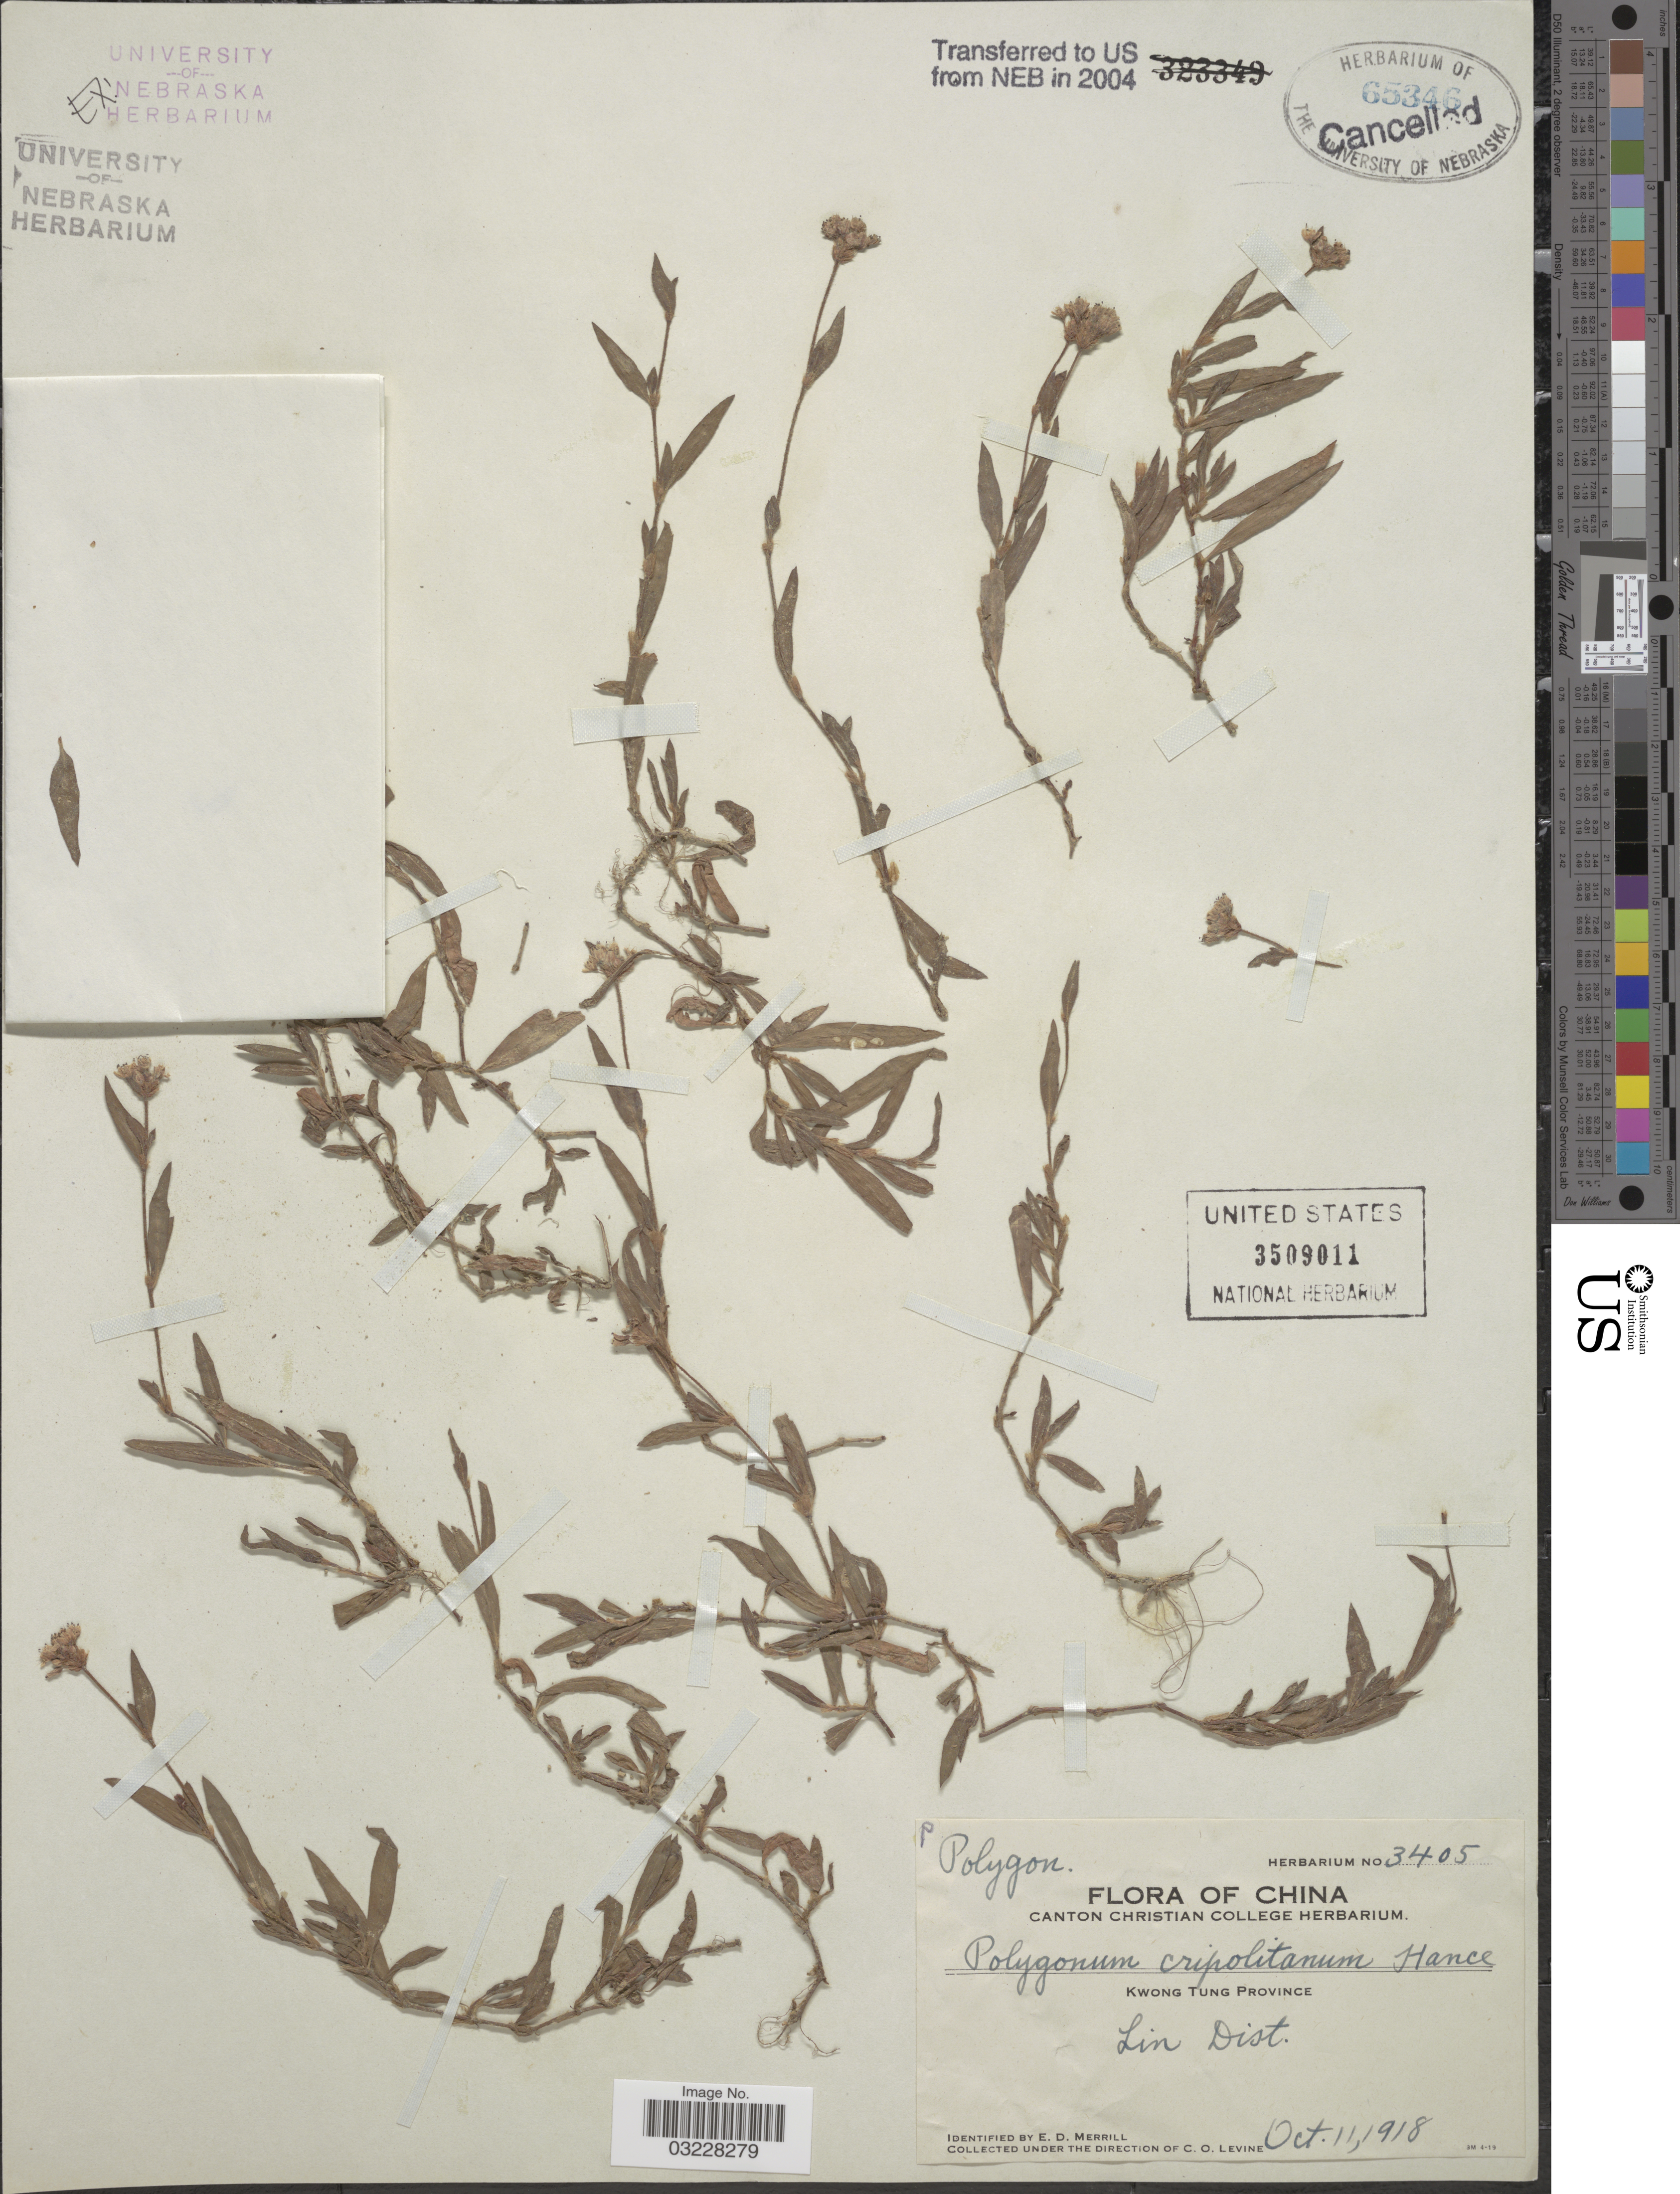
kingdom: Plantae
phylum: Tracheophyta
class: Magnoliopsida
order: Caryophyllales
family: Polygonaceae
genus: Polygonum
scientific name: Polygonum criopolitanum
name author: Hance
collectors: C. O. Levine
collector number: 3405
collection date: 1918-10-11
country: China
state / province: Guangdong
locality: Kwong Tung Province. Lin Dist.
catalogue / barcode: US 3509011